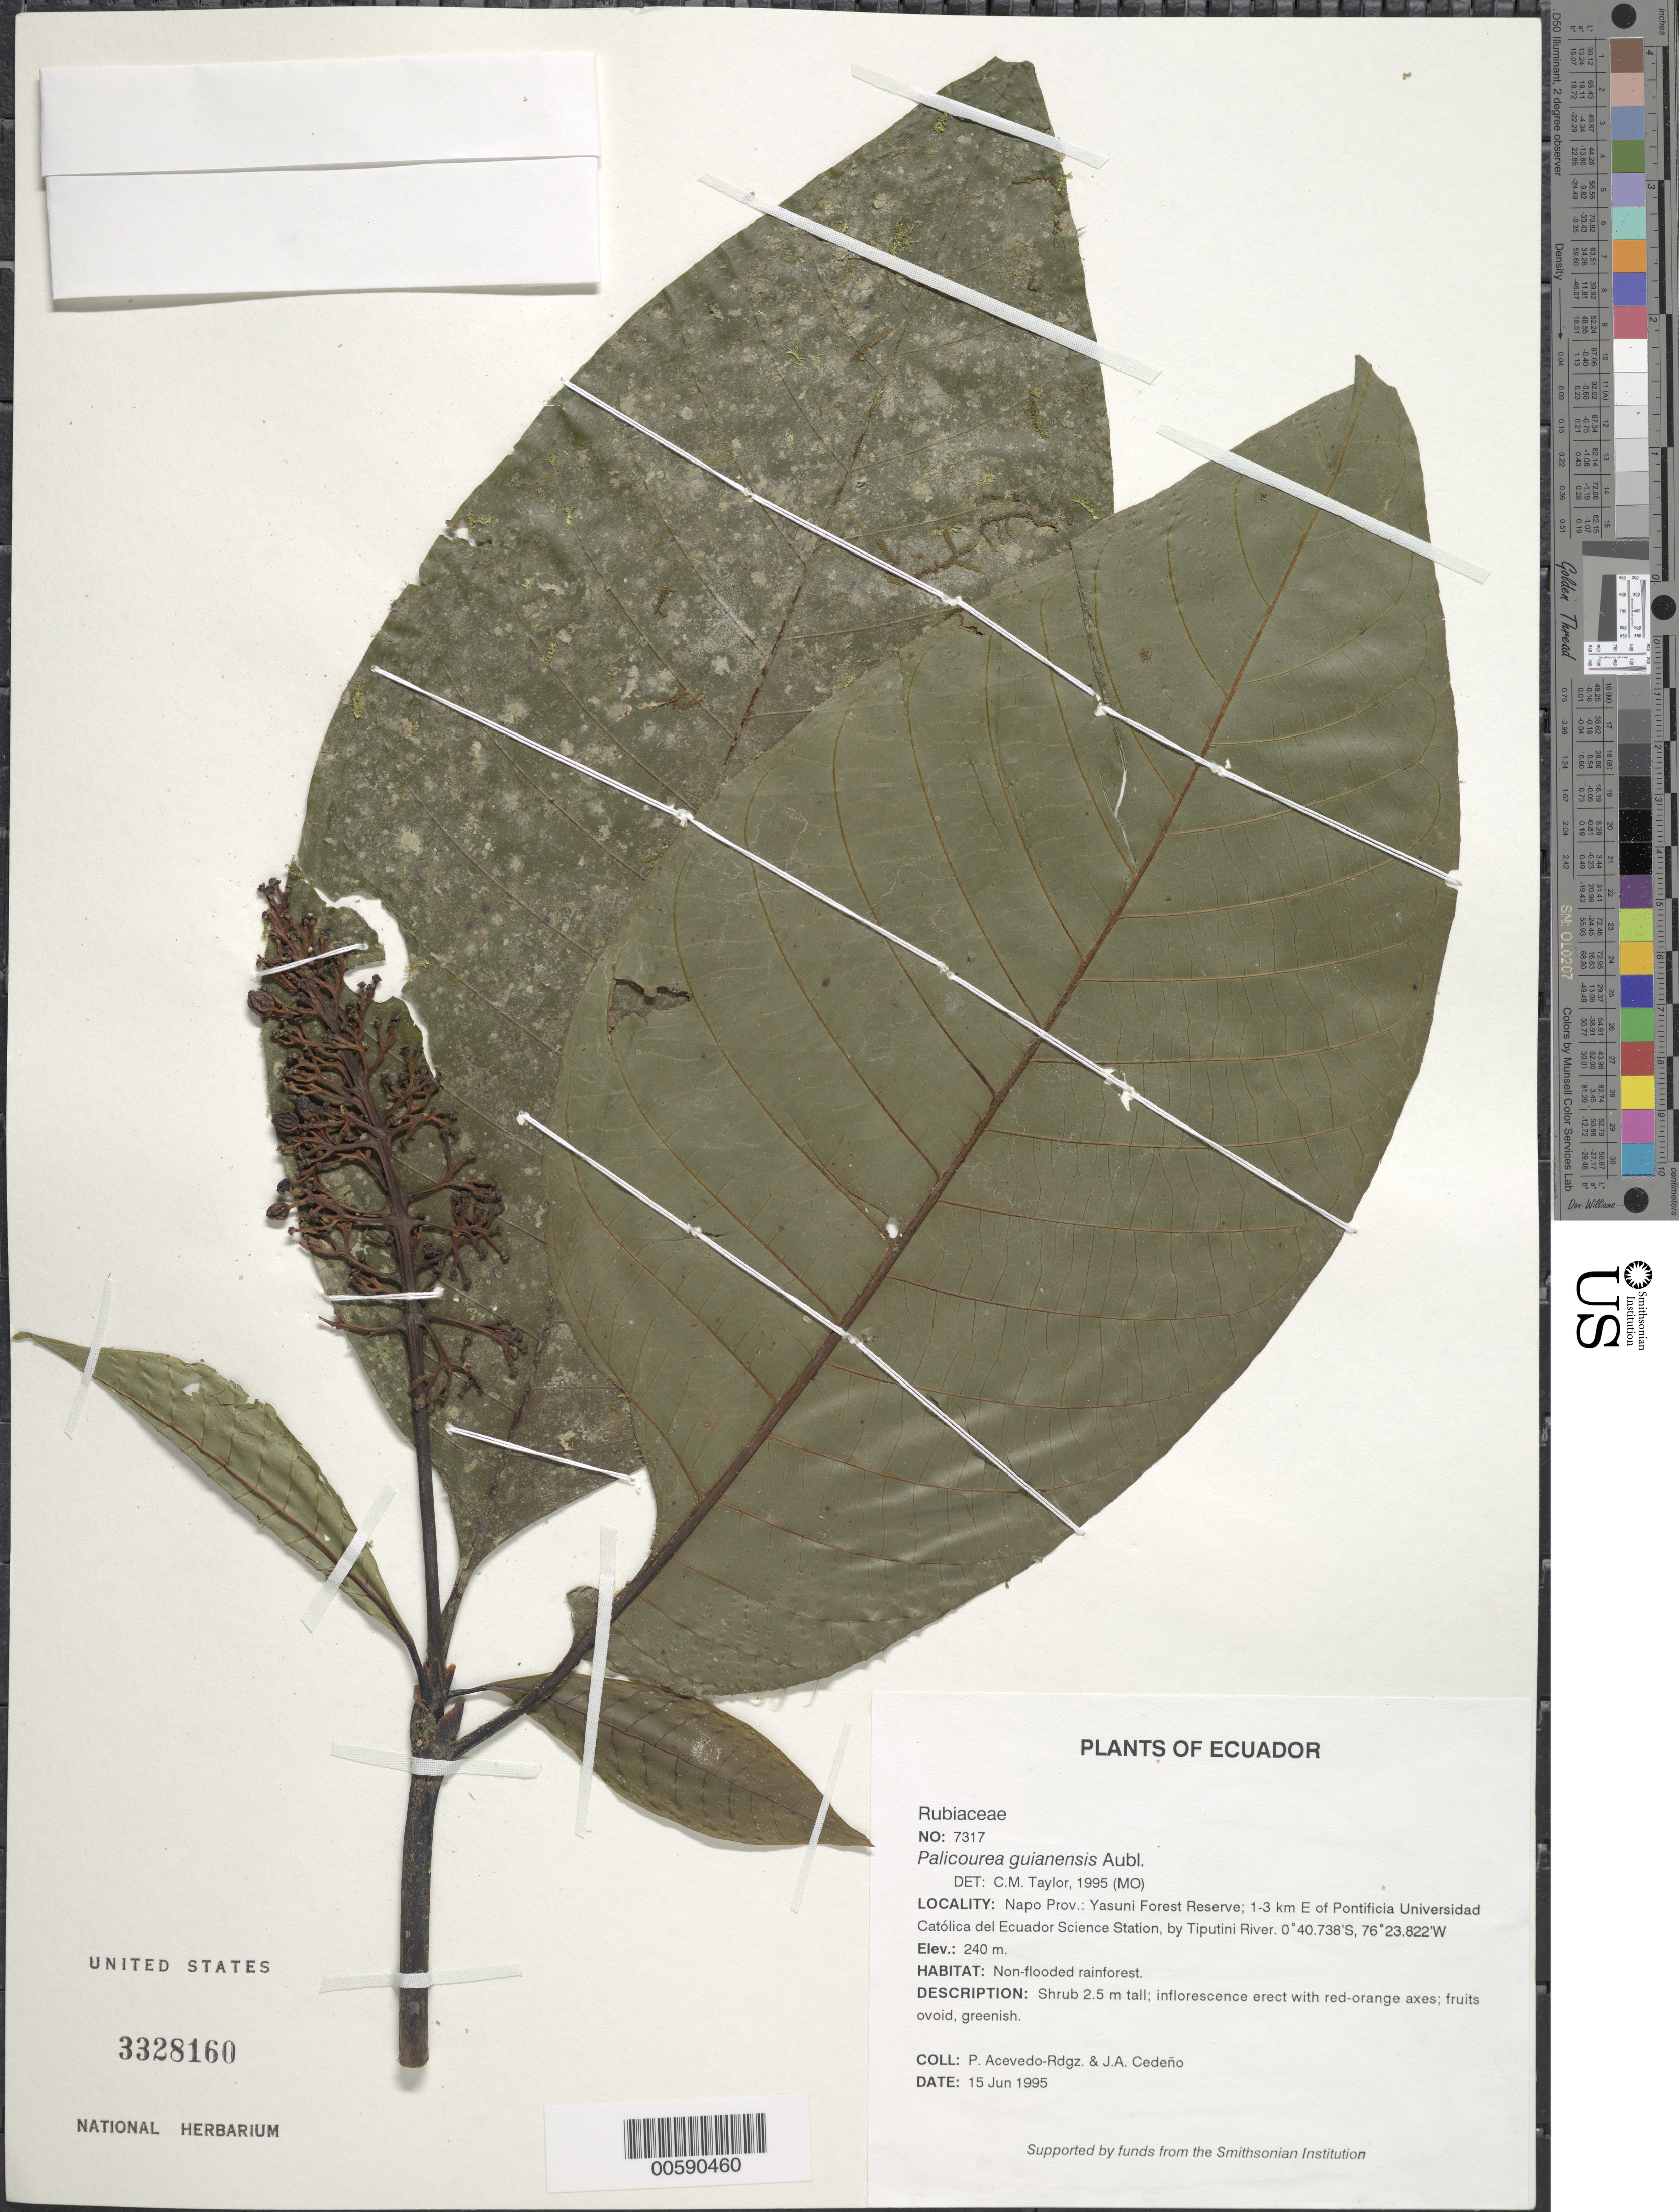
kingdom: Plantae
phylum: Tracheophyta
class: Magnoliopsida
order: Gentianales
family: Rubiaceae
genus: Palicourea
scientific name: Palicourea guianensis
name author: Aubl.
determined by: Taylor, Charlotte M.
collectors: P. Acevedo-Rodr. & J. A. Cedeño M.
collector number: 7317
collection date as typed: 15 Jun 1995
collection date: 1995-06-15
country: Ecuador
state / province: Napo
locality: Napo Prov.: Yasuni Forest Reserve; 1-3 km E of Pontificia Universidad Católica del Ecuador Science Station by Tiputini River.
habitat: Non-flooded rainforest.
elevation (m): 240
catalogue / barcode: US 3328160